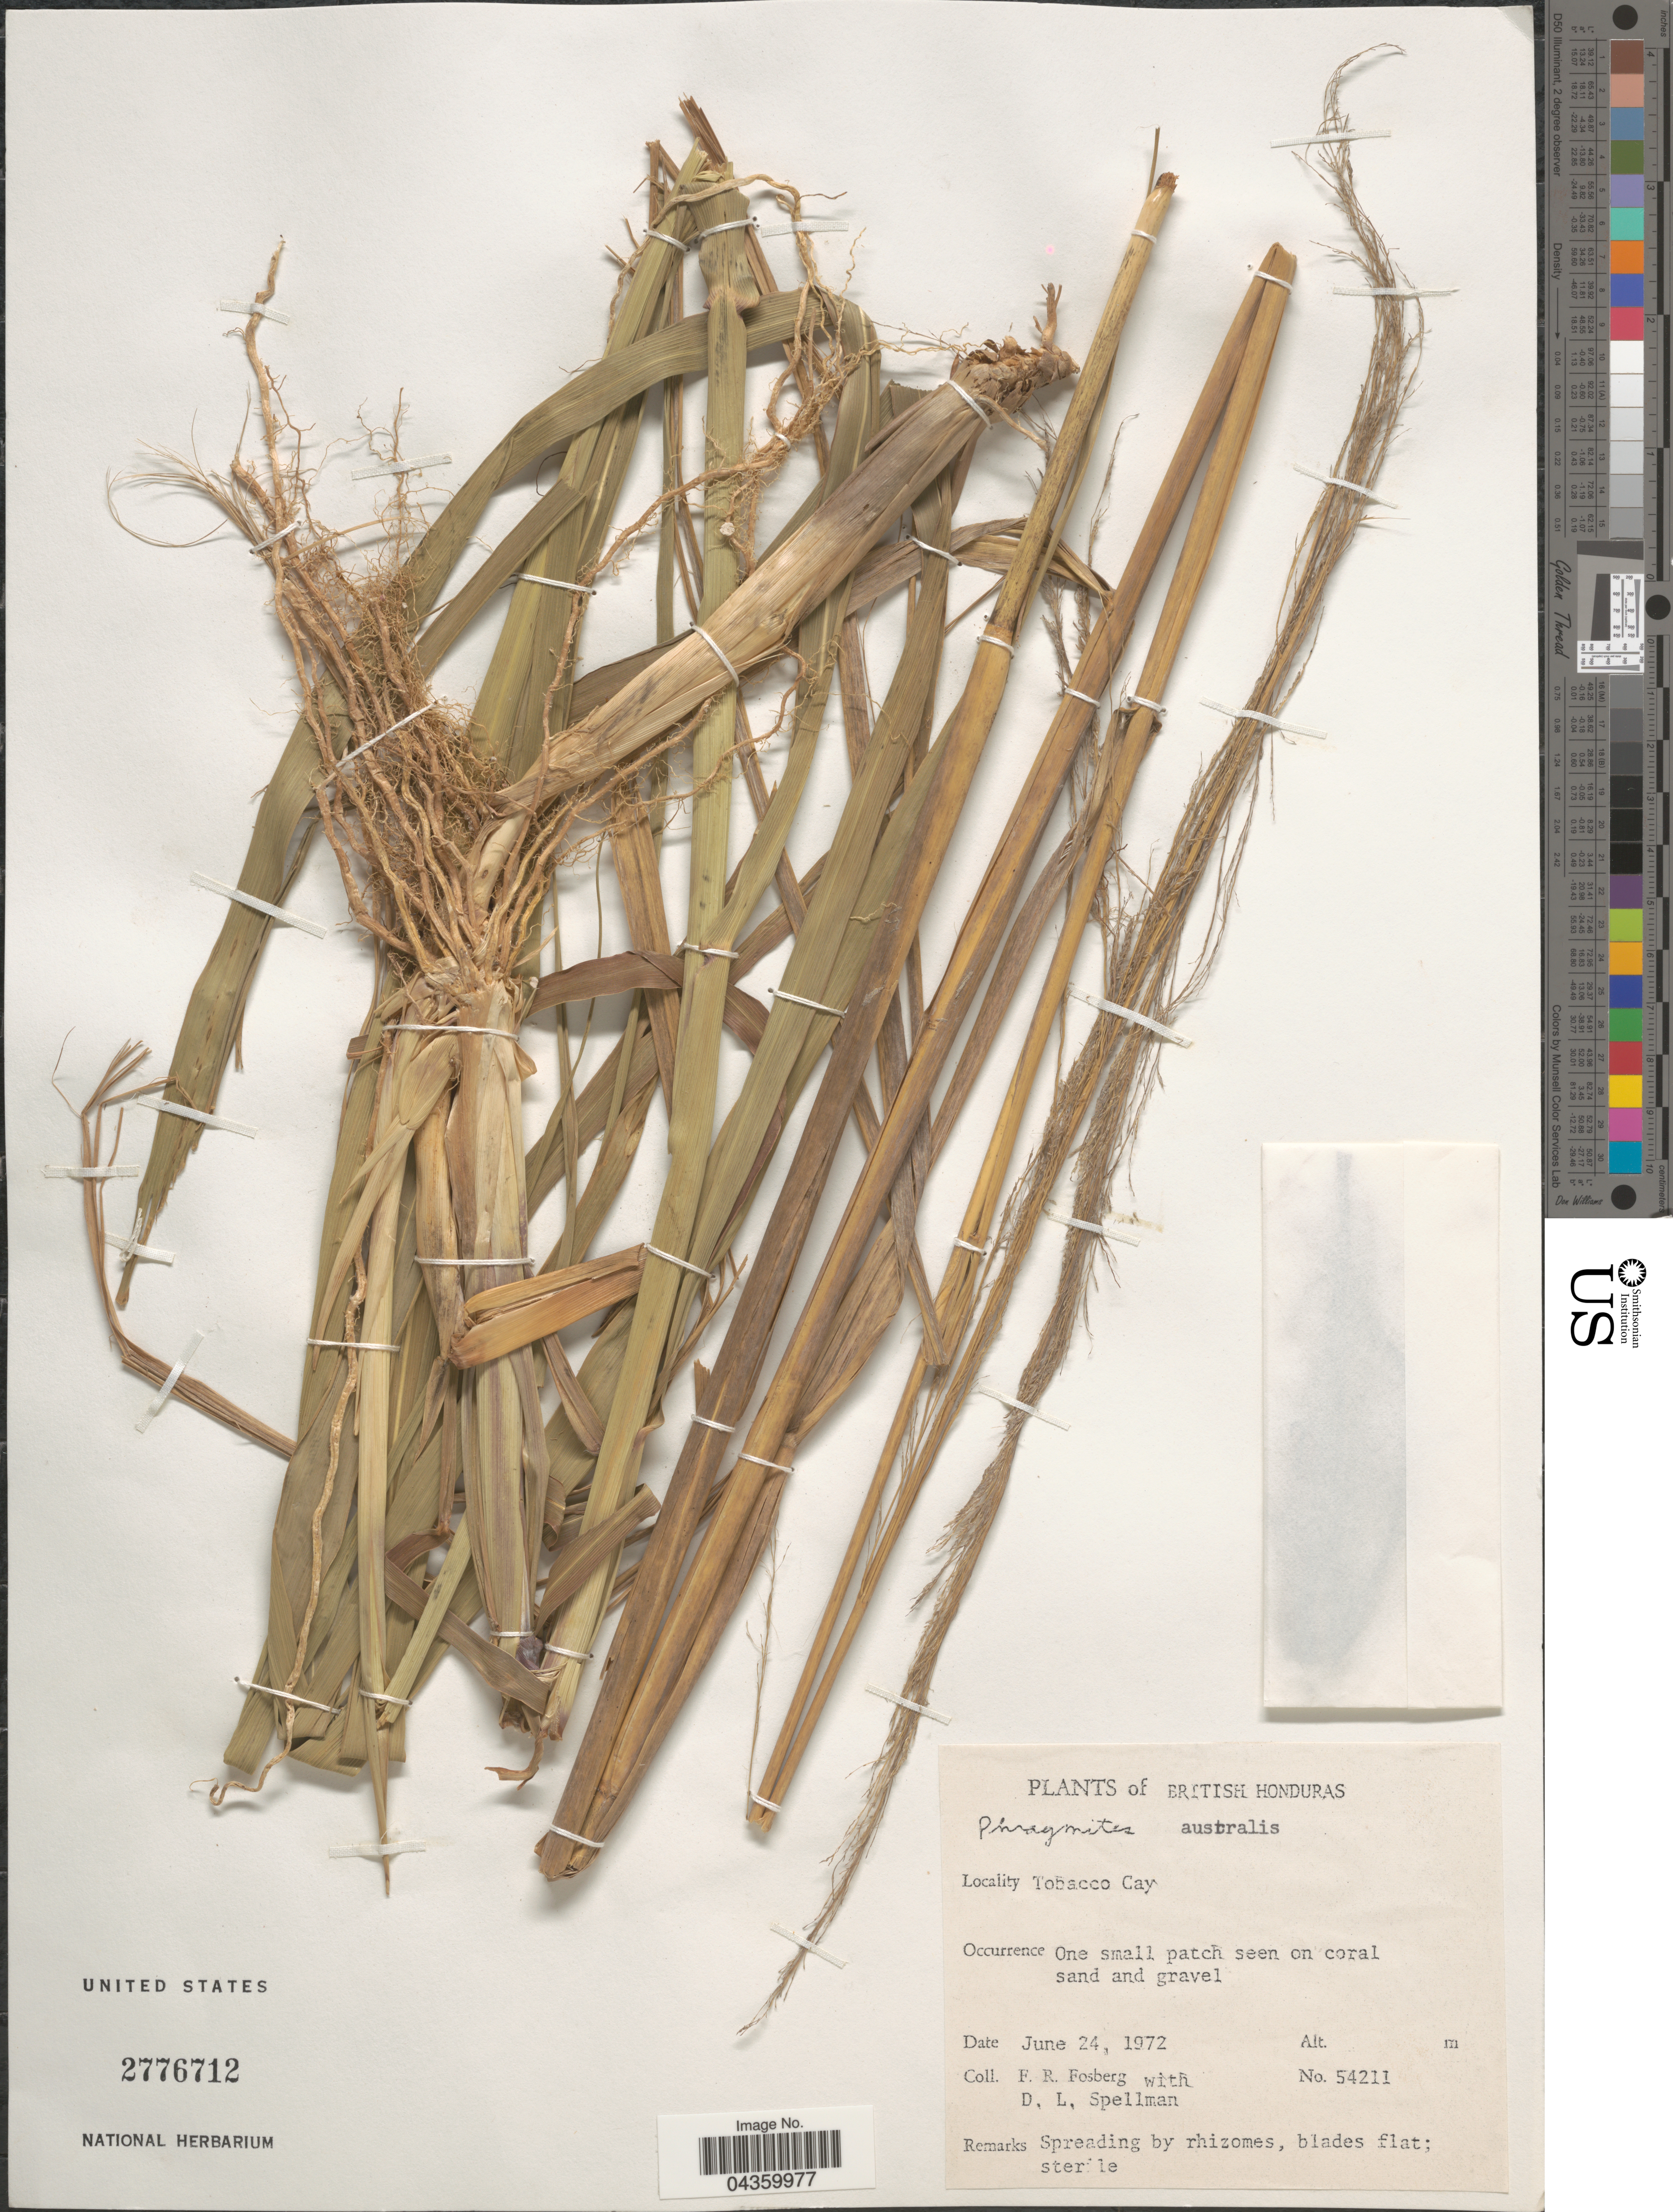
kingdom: Plantae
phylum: Tracheophyta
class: Liliopsida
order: Poales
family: Poaceae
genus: Phragmites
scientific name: Phragmites australis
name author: (Cav.) Trin. ex Steud.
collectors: F. R. Fosberg & D. L. Spellman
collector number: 54211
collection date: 1972-06-24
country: Belize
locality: British Honduras. Tobacco Cay.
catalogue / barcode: US 2776712